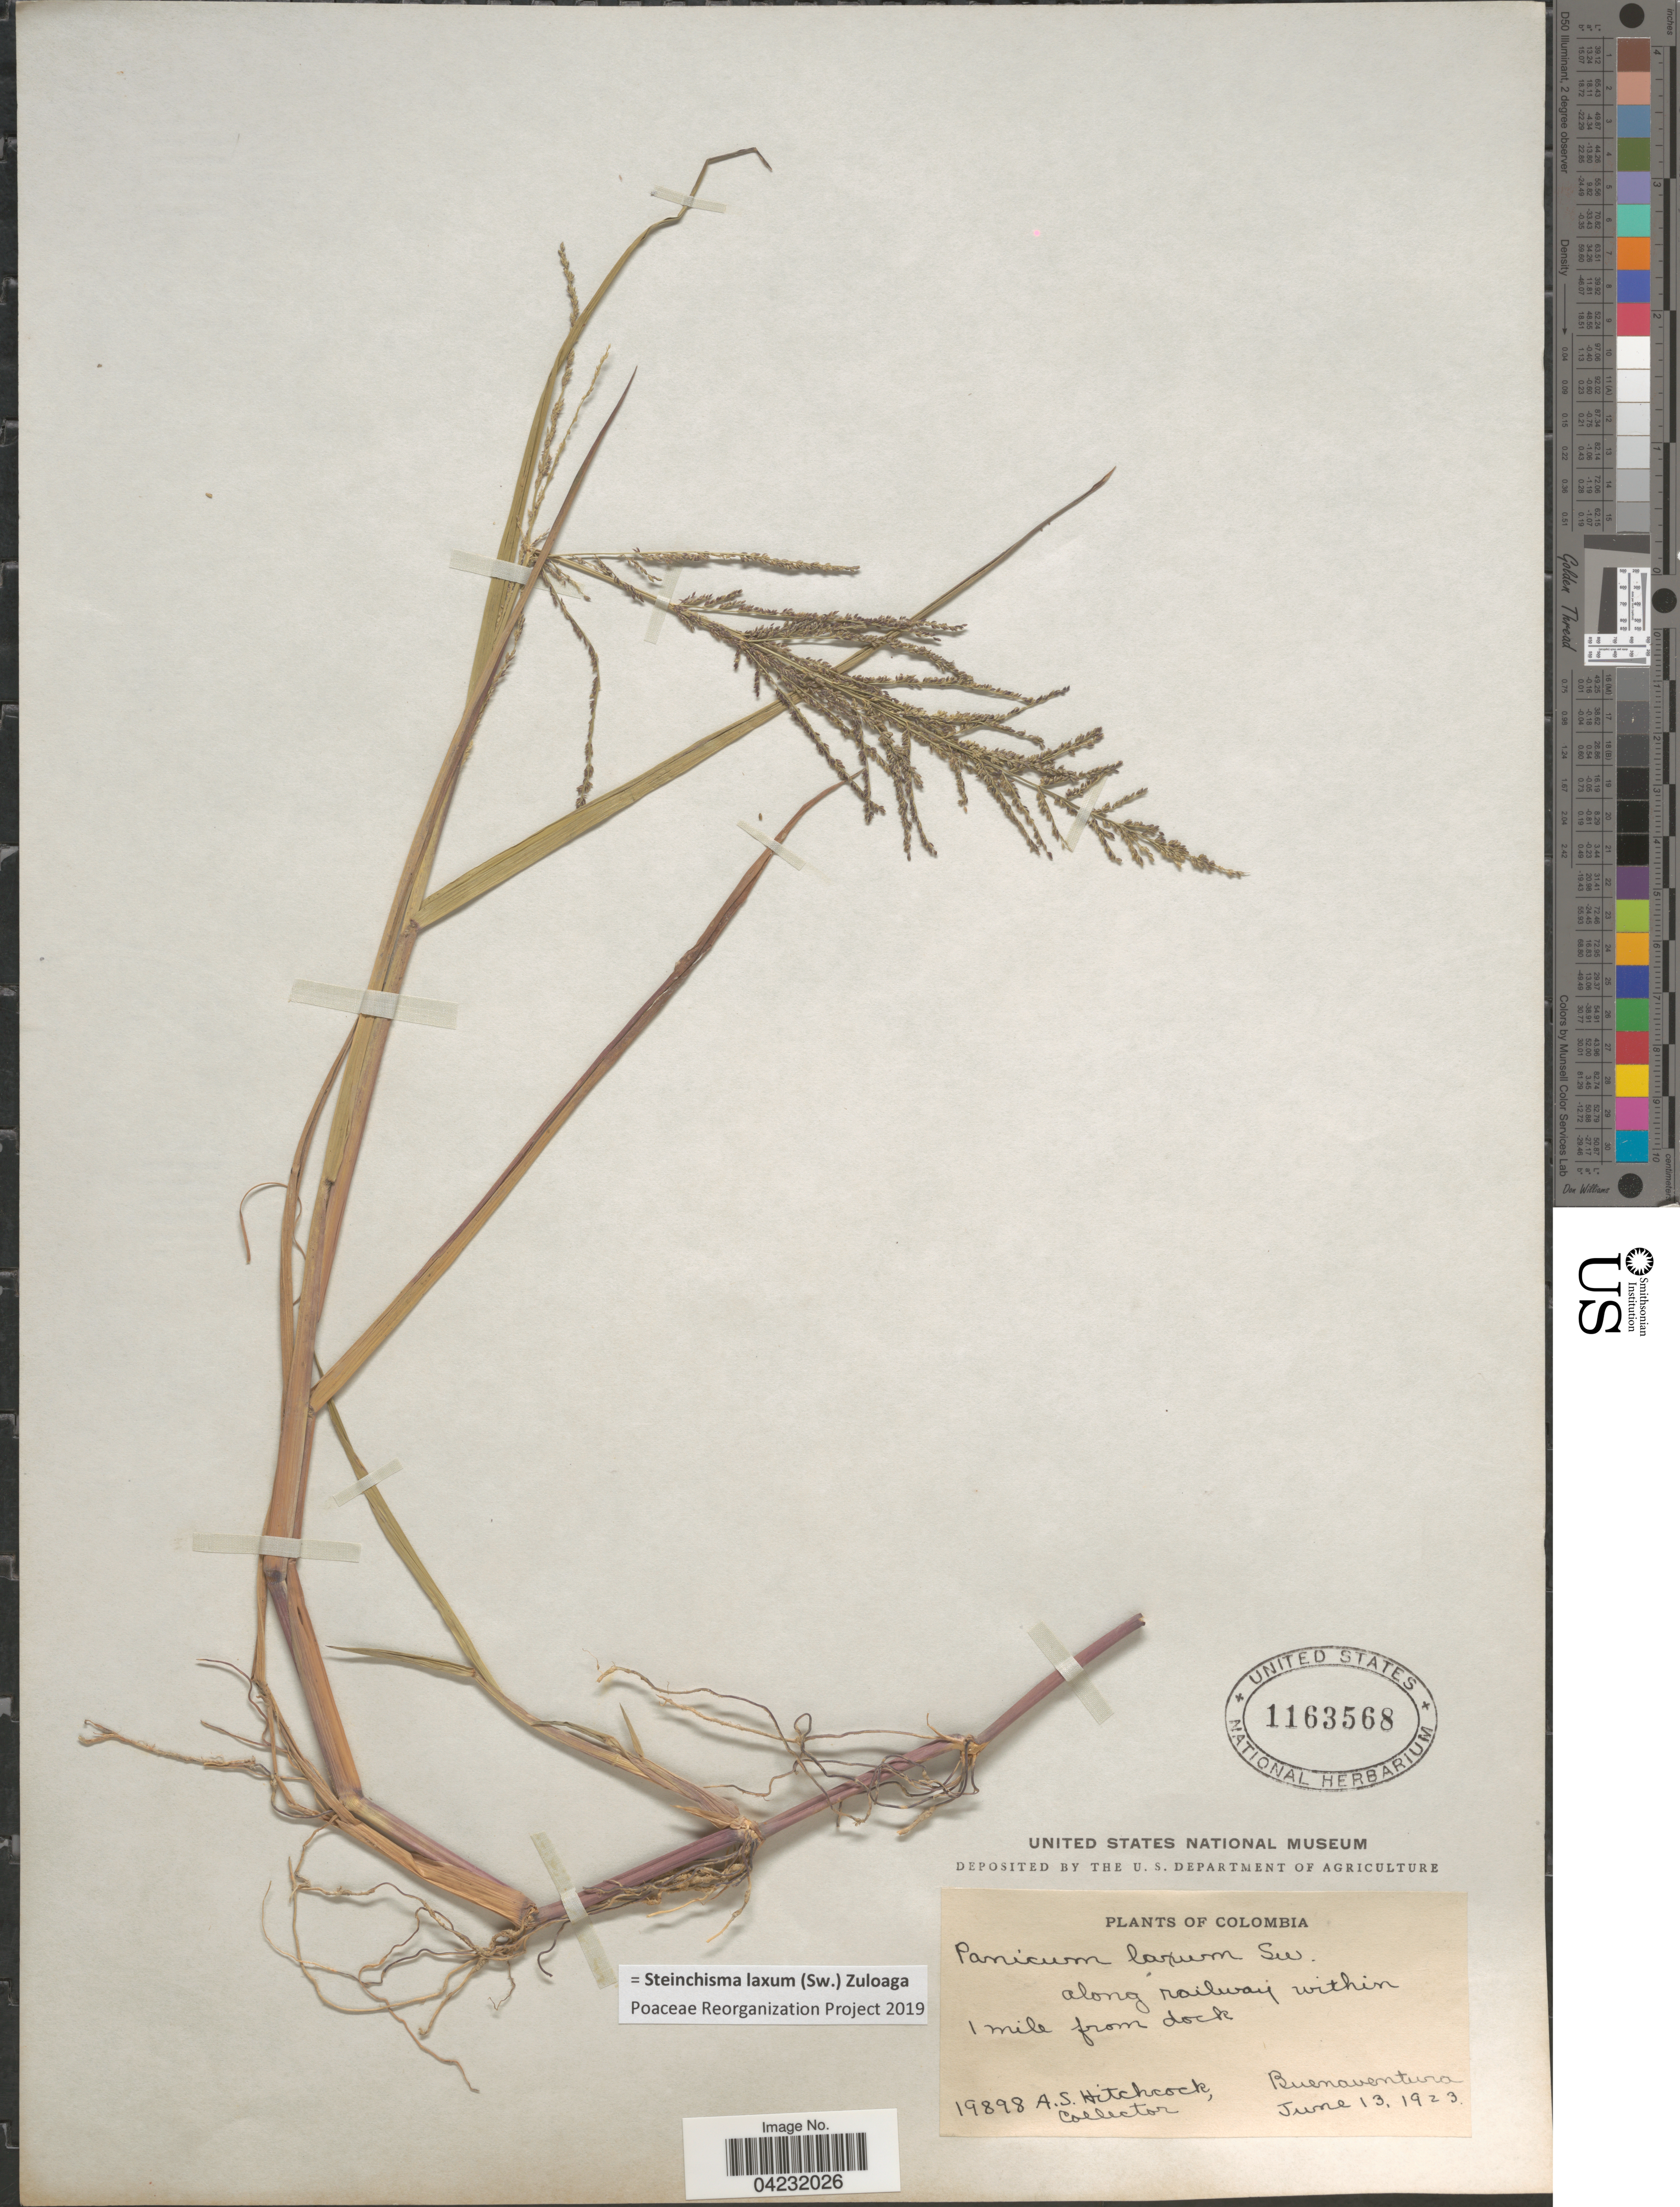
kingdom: Plantae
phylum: Tracheophyta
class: Liliopsida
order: Poales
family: Poaceae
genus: Steinchisma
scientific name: Steinchisma laxum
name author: (Sw.) Zuloaga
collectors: A. S. Hitchcock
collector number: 19898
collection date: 1923-06-13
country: Colombia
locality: Along railway within 1 mile from dock. Buenaventura.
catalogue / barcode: US 1163568